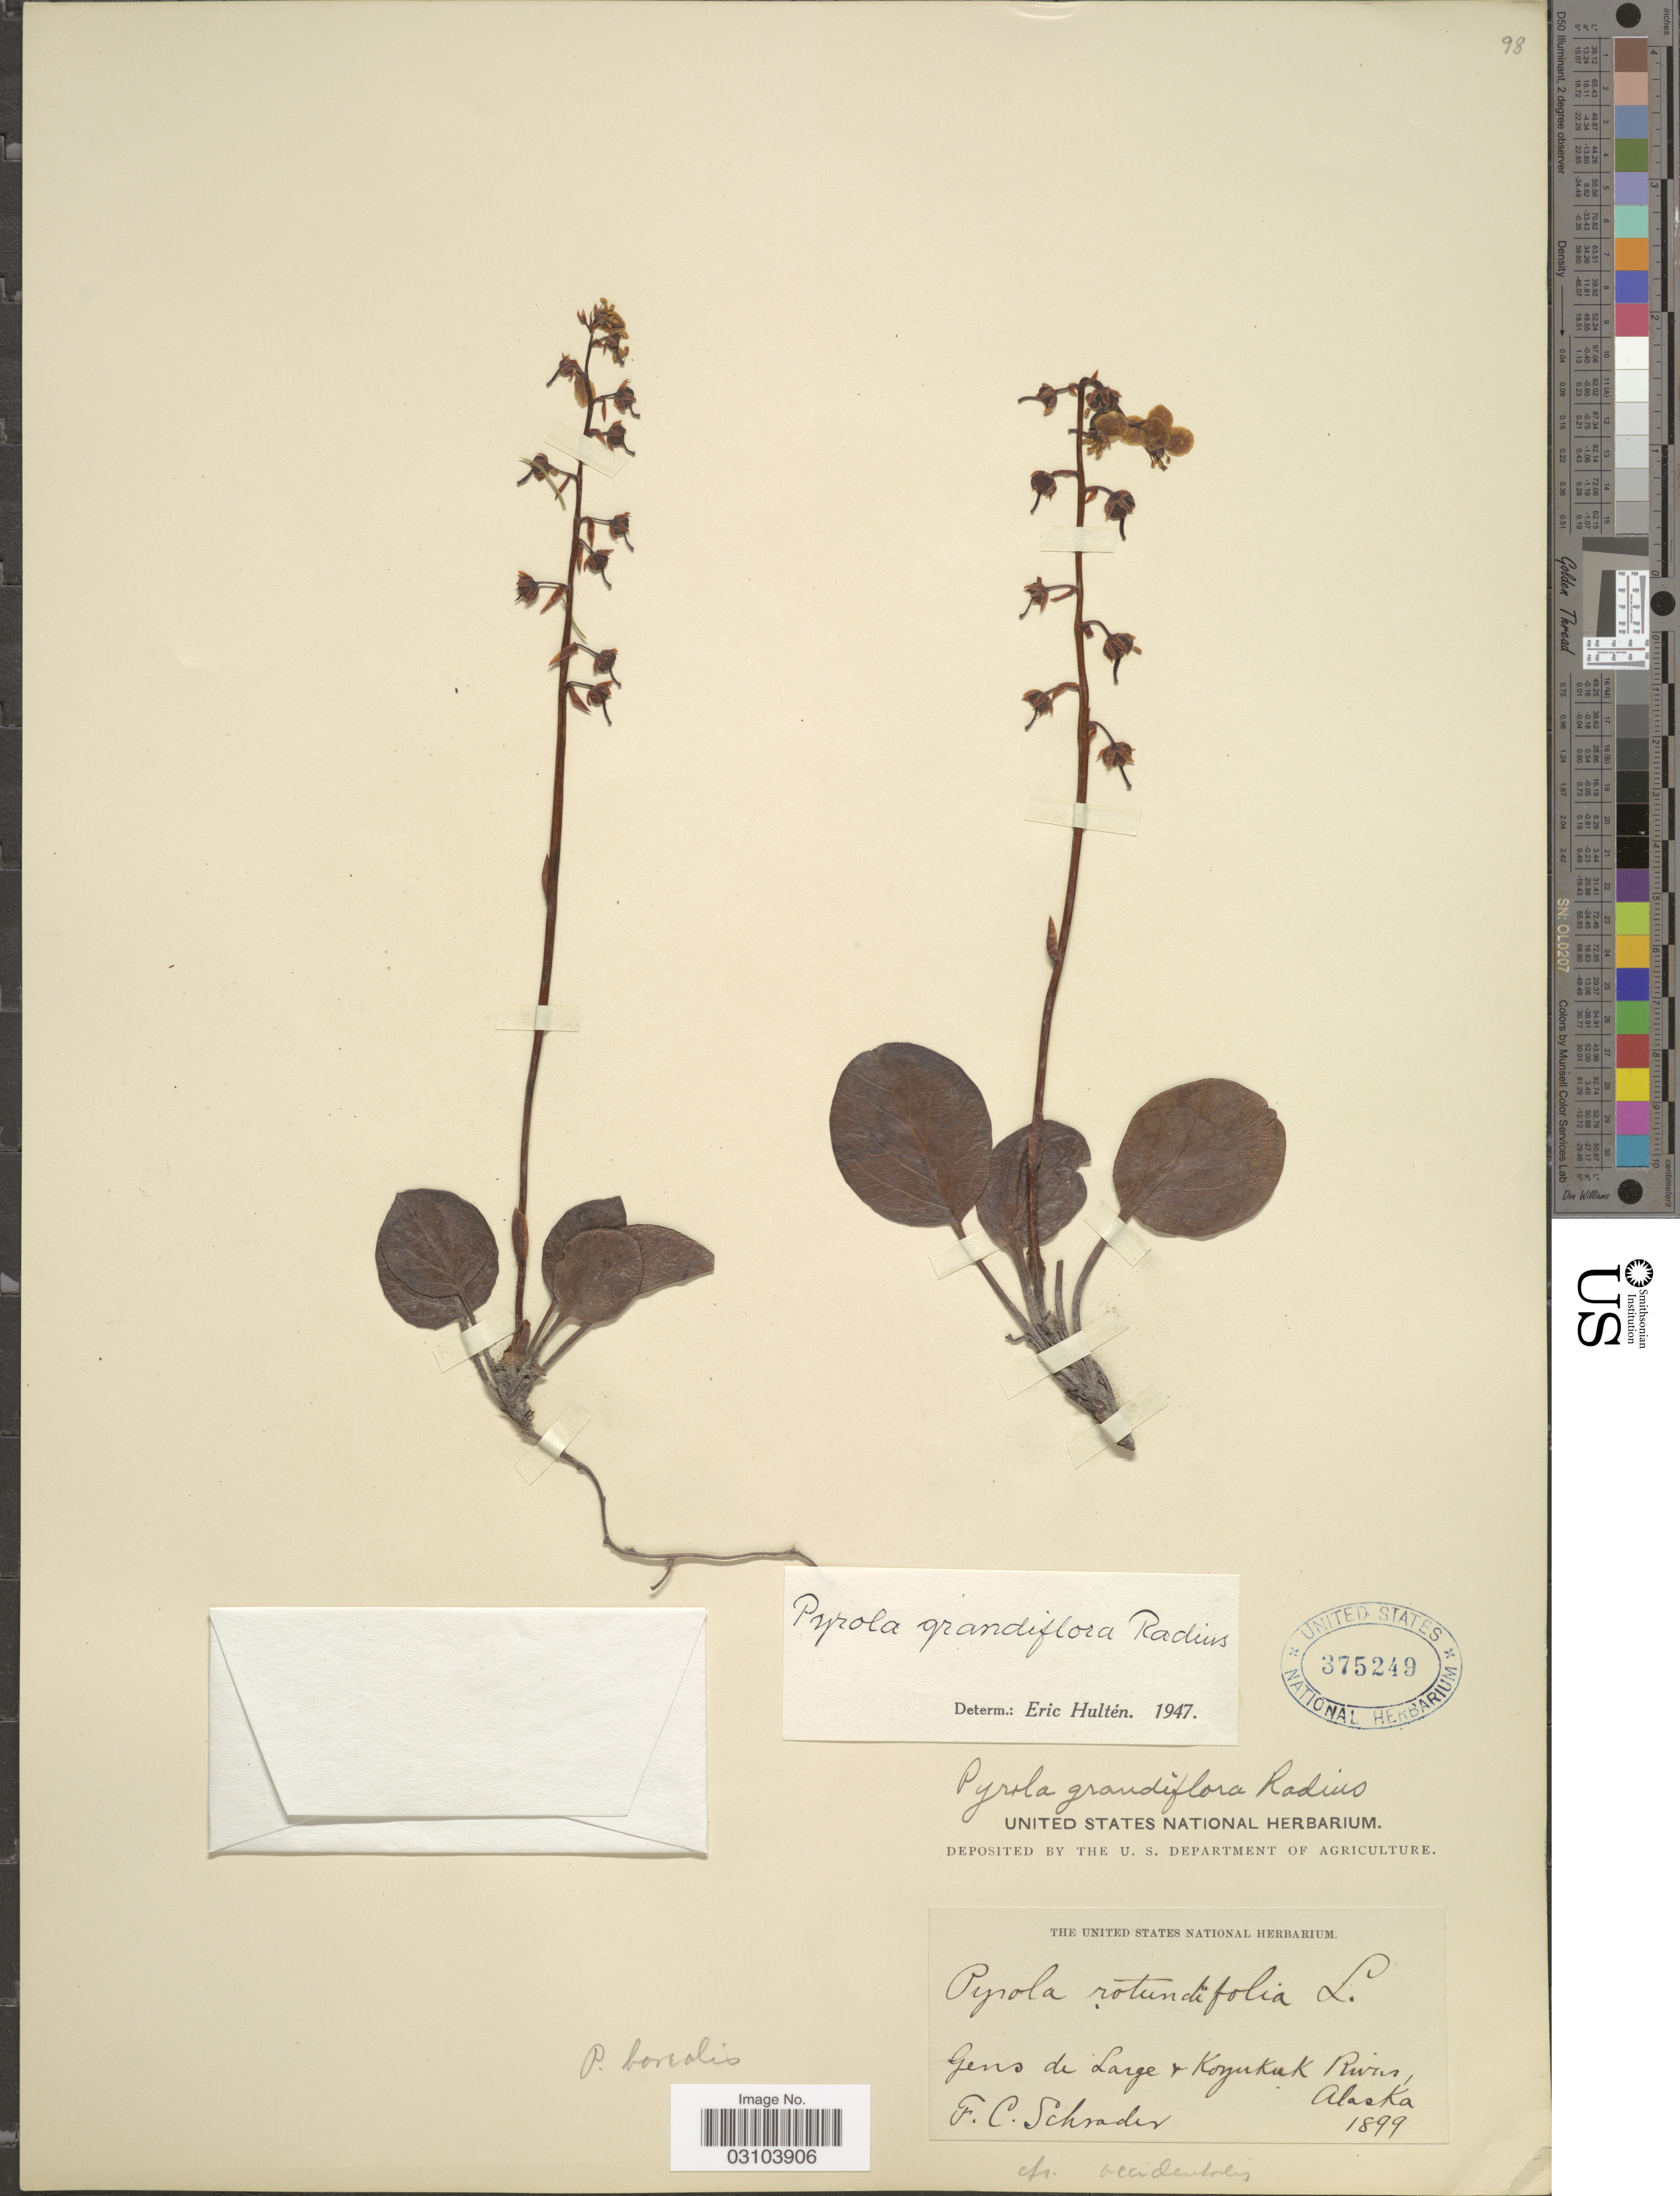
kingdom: Plantae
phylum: Tracheophyta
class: Magnoliopsida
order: Ericales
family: Ericaceae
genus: Pyrola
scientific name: Pyrola grandiflora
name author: Radius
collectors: F. C. Schrader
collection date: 1899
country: United States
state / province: Alaska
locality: Gens de Large & Koyukuk Rivers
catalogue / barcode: US 375249